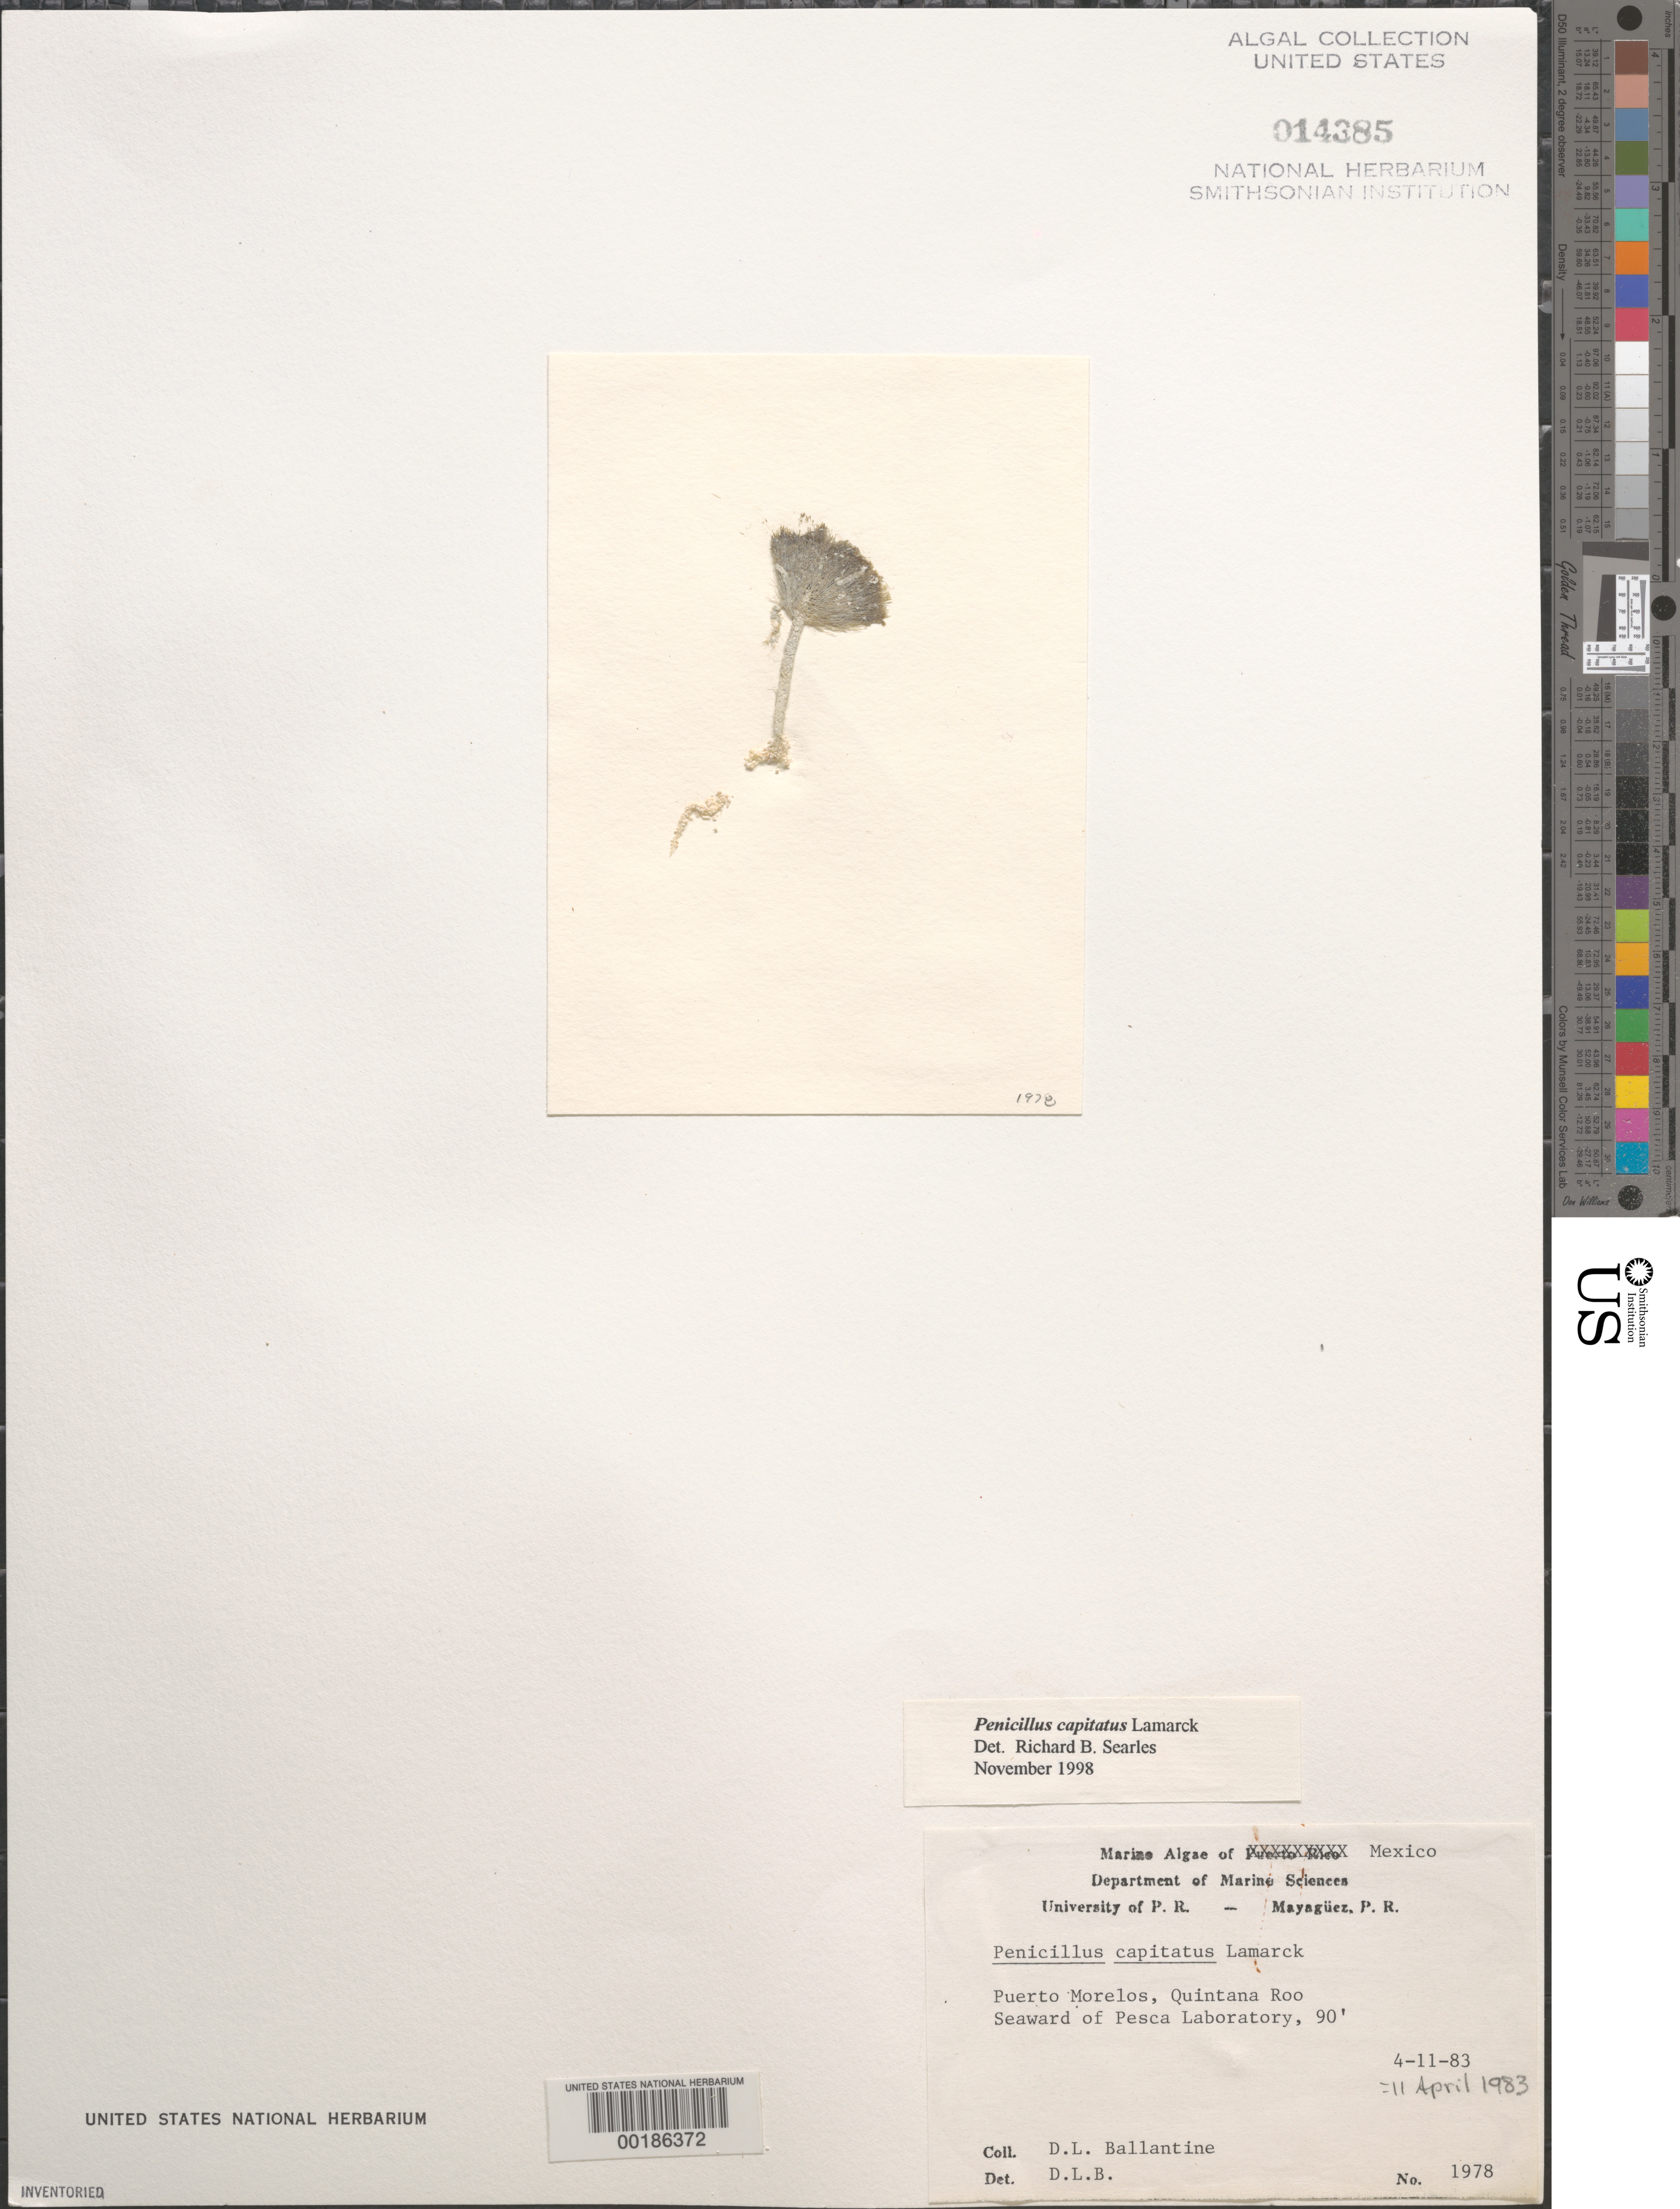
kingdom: Plantae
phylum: Chlorophyta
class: Ulvophyceae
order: Bryopsidales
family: Udoteaceae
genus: Penicillus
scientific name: Penicillus capitatus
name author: Lam.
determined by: Ballantine, D. L.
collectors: D.L. Ballantine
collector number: DLB 1978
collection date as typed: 11 Apr 1983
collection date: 1983-04-11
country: Mexico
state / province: Quintana Roo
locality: Puerto Morelos, Pesca Laboratory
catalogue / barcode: US 14385